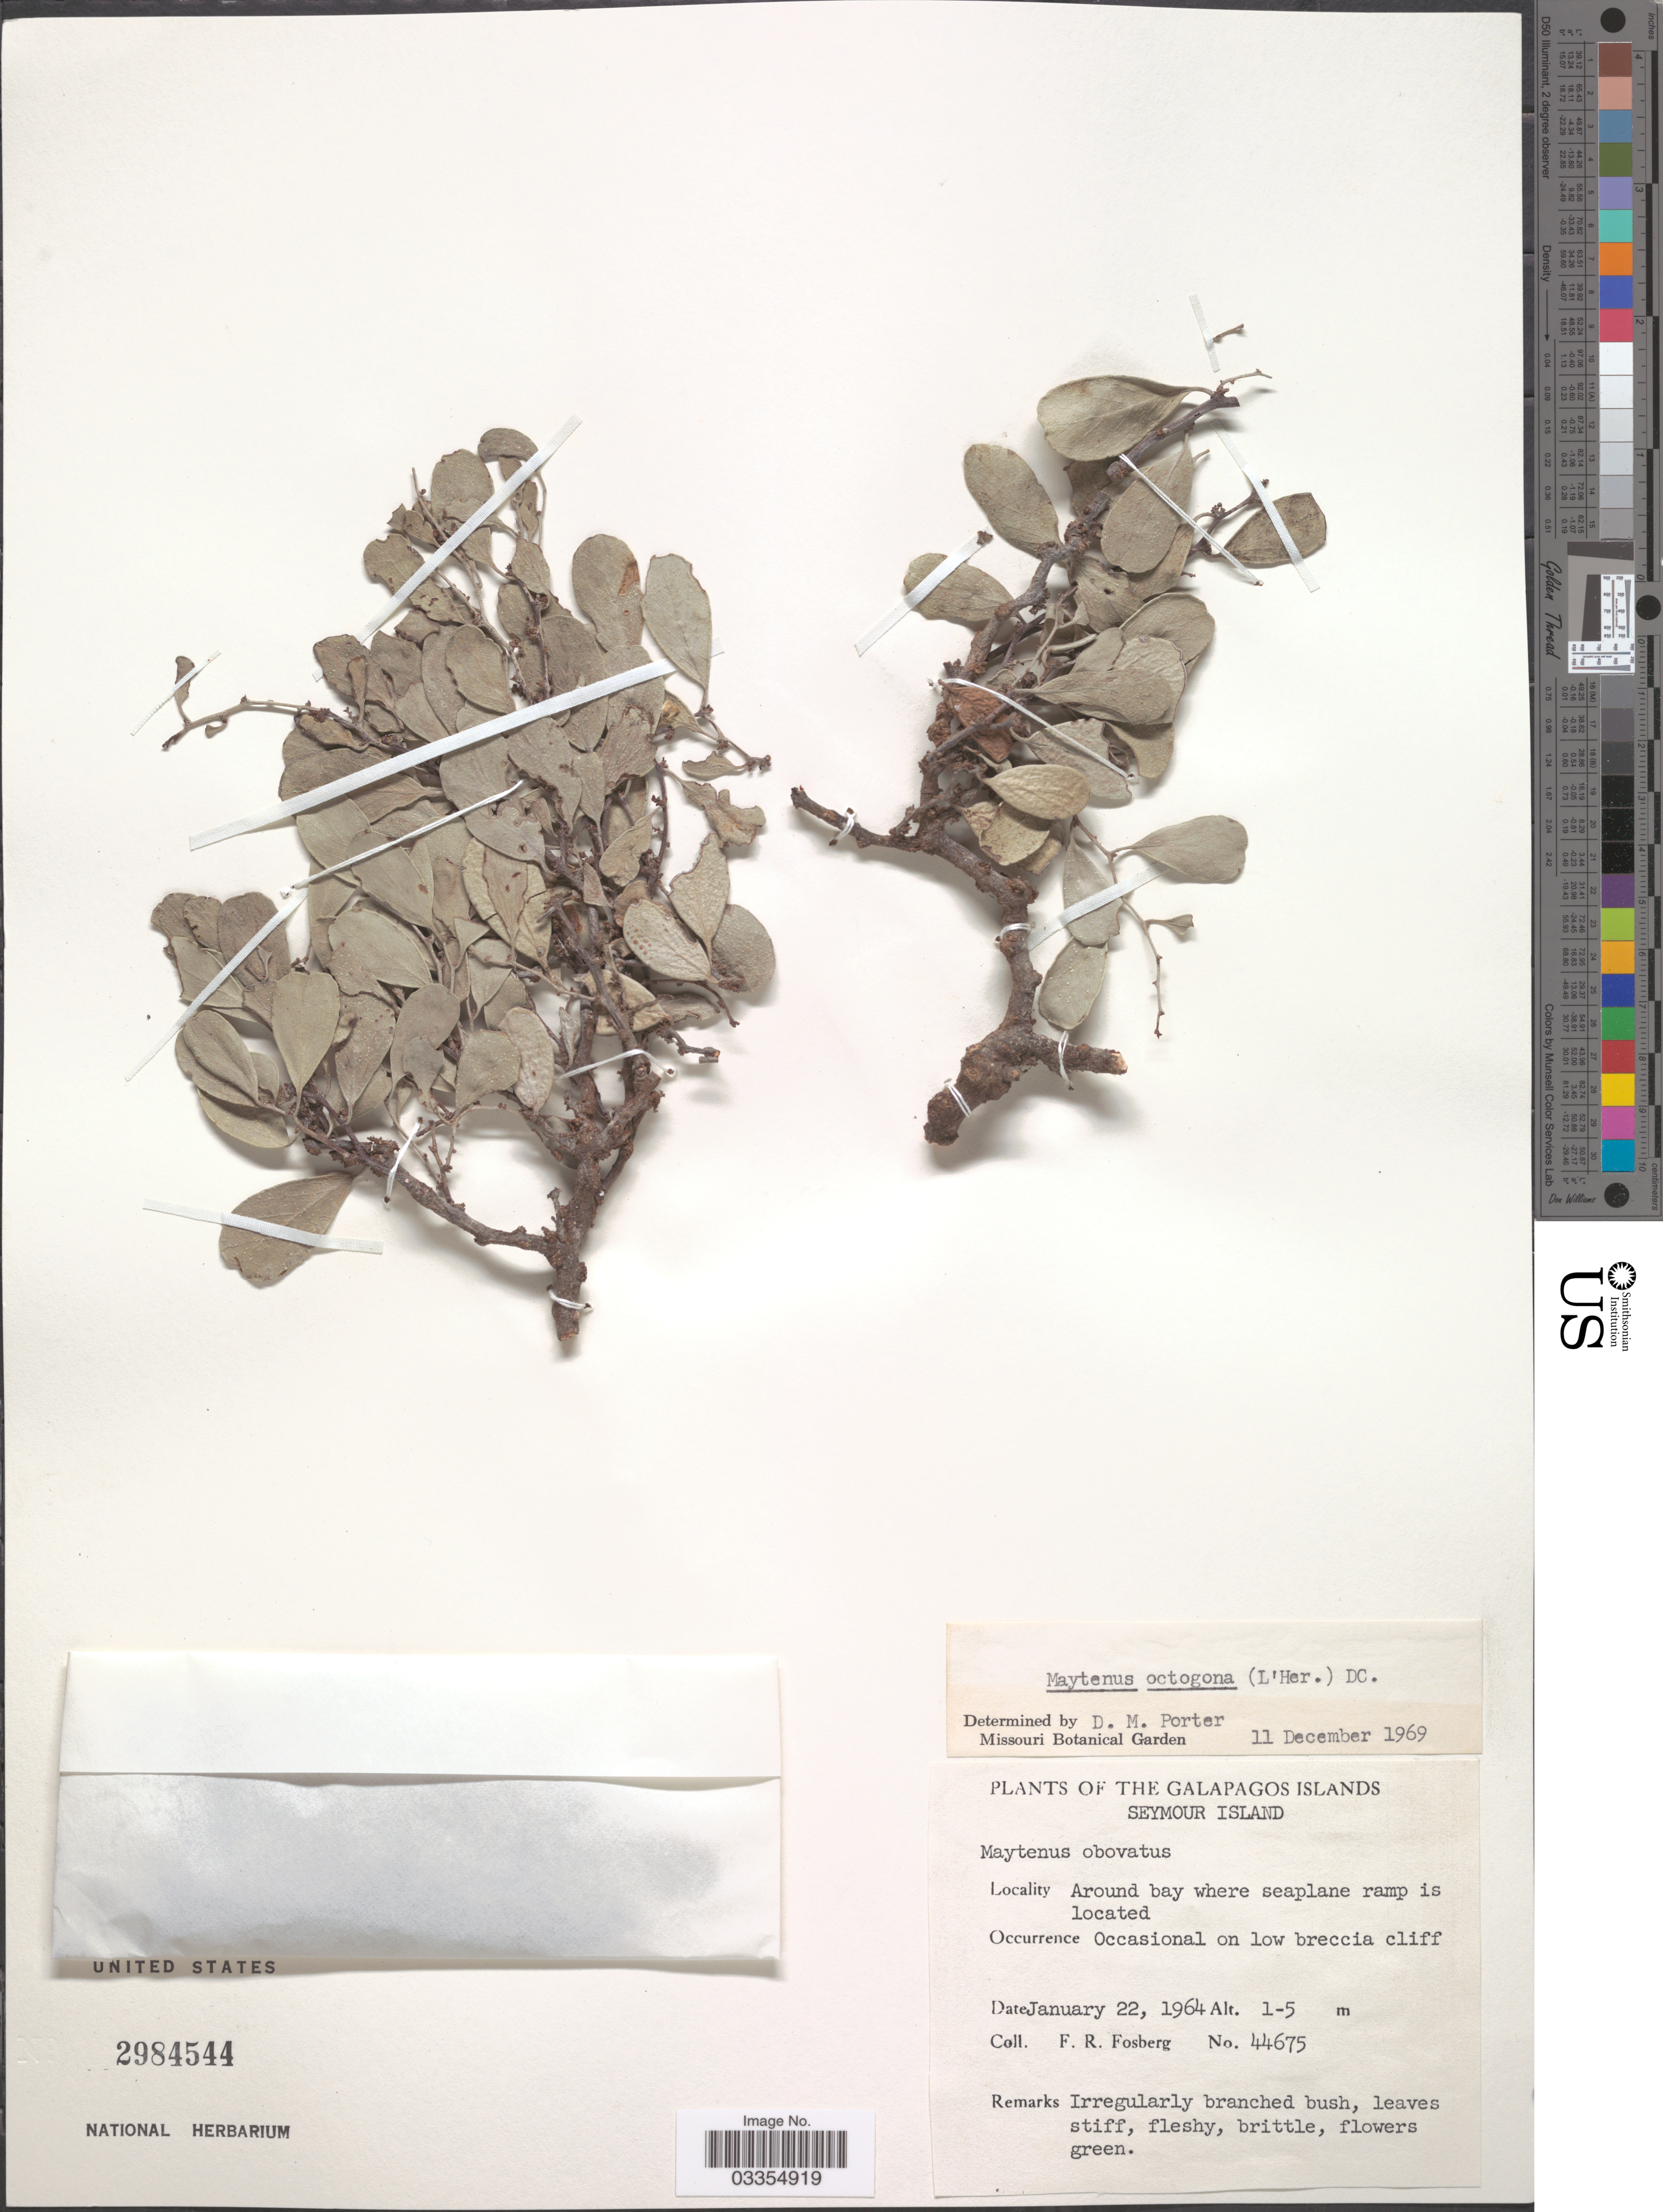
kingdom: Plantae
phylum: Tracheophyta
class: Magnoliopsida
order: Celastrales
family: Celastraceae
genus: Tricerma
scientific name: Tricerma orbiculare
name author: (Humb. & Bonpl. ex Schult.) Lundell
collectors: F. R. Fosberg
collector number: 44675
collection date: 1964-01-22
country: Ecuador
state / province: Colón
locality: The Galapagos Islands. Seymour Island. Around bay where seaplane ramp is located.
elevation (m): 1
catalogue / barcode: US 2984544